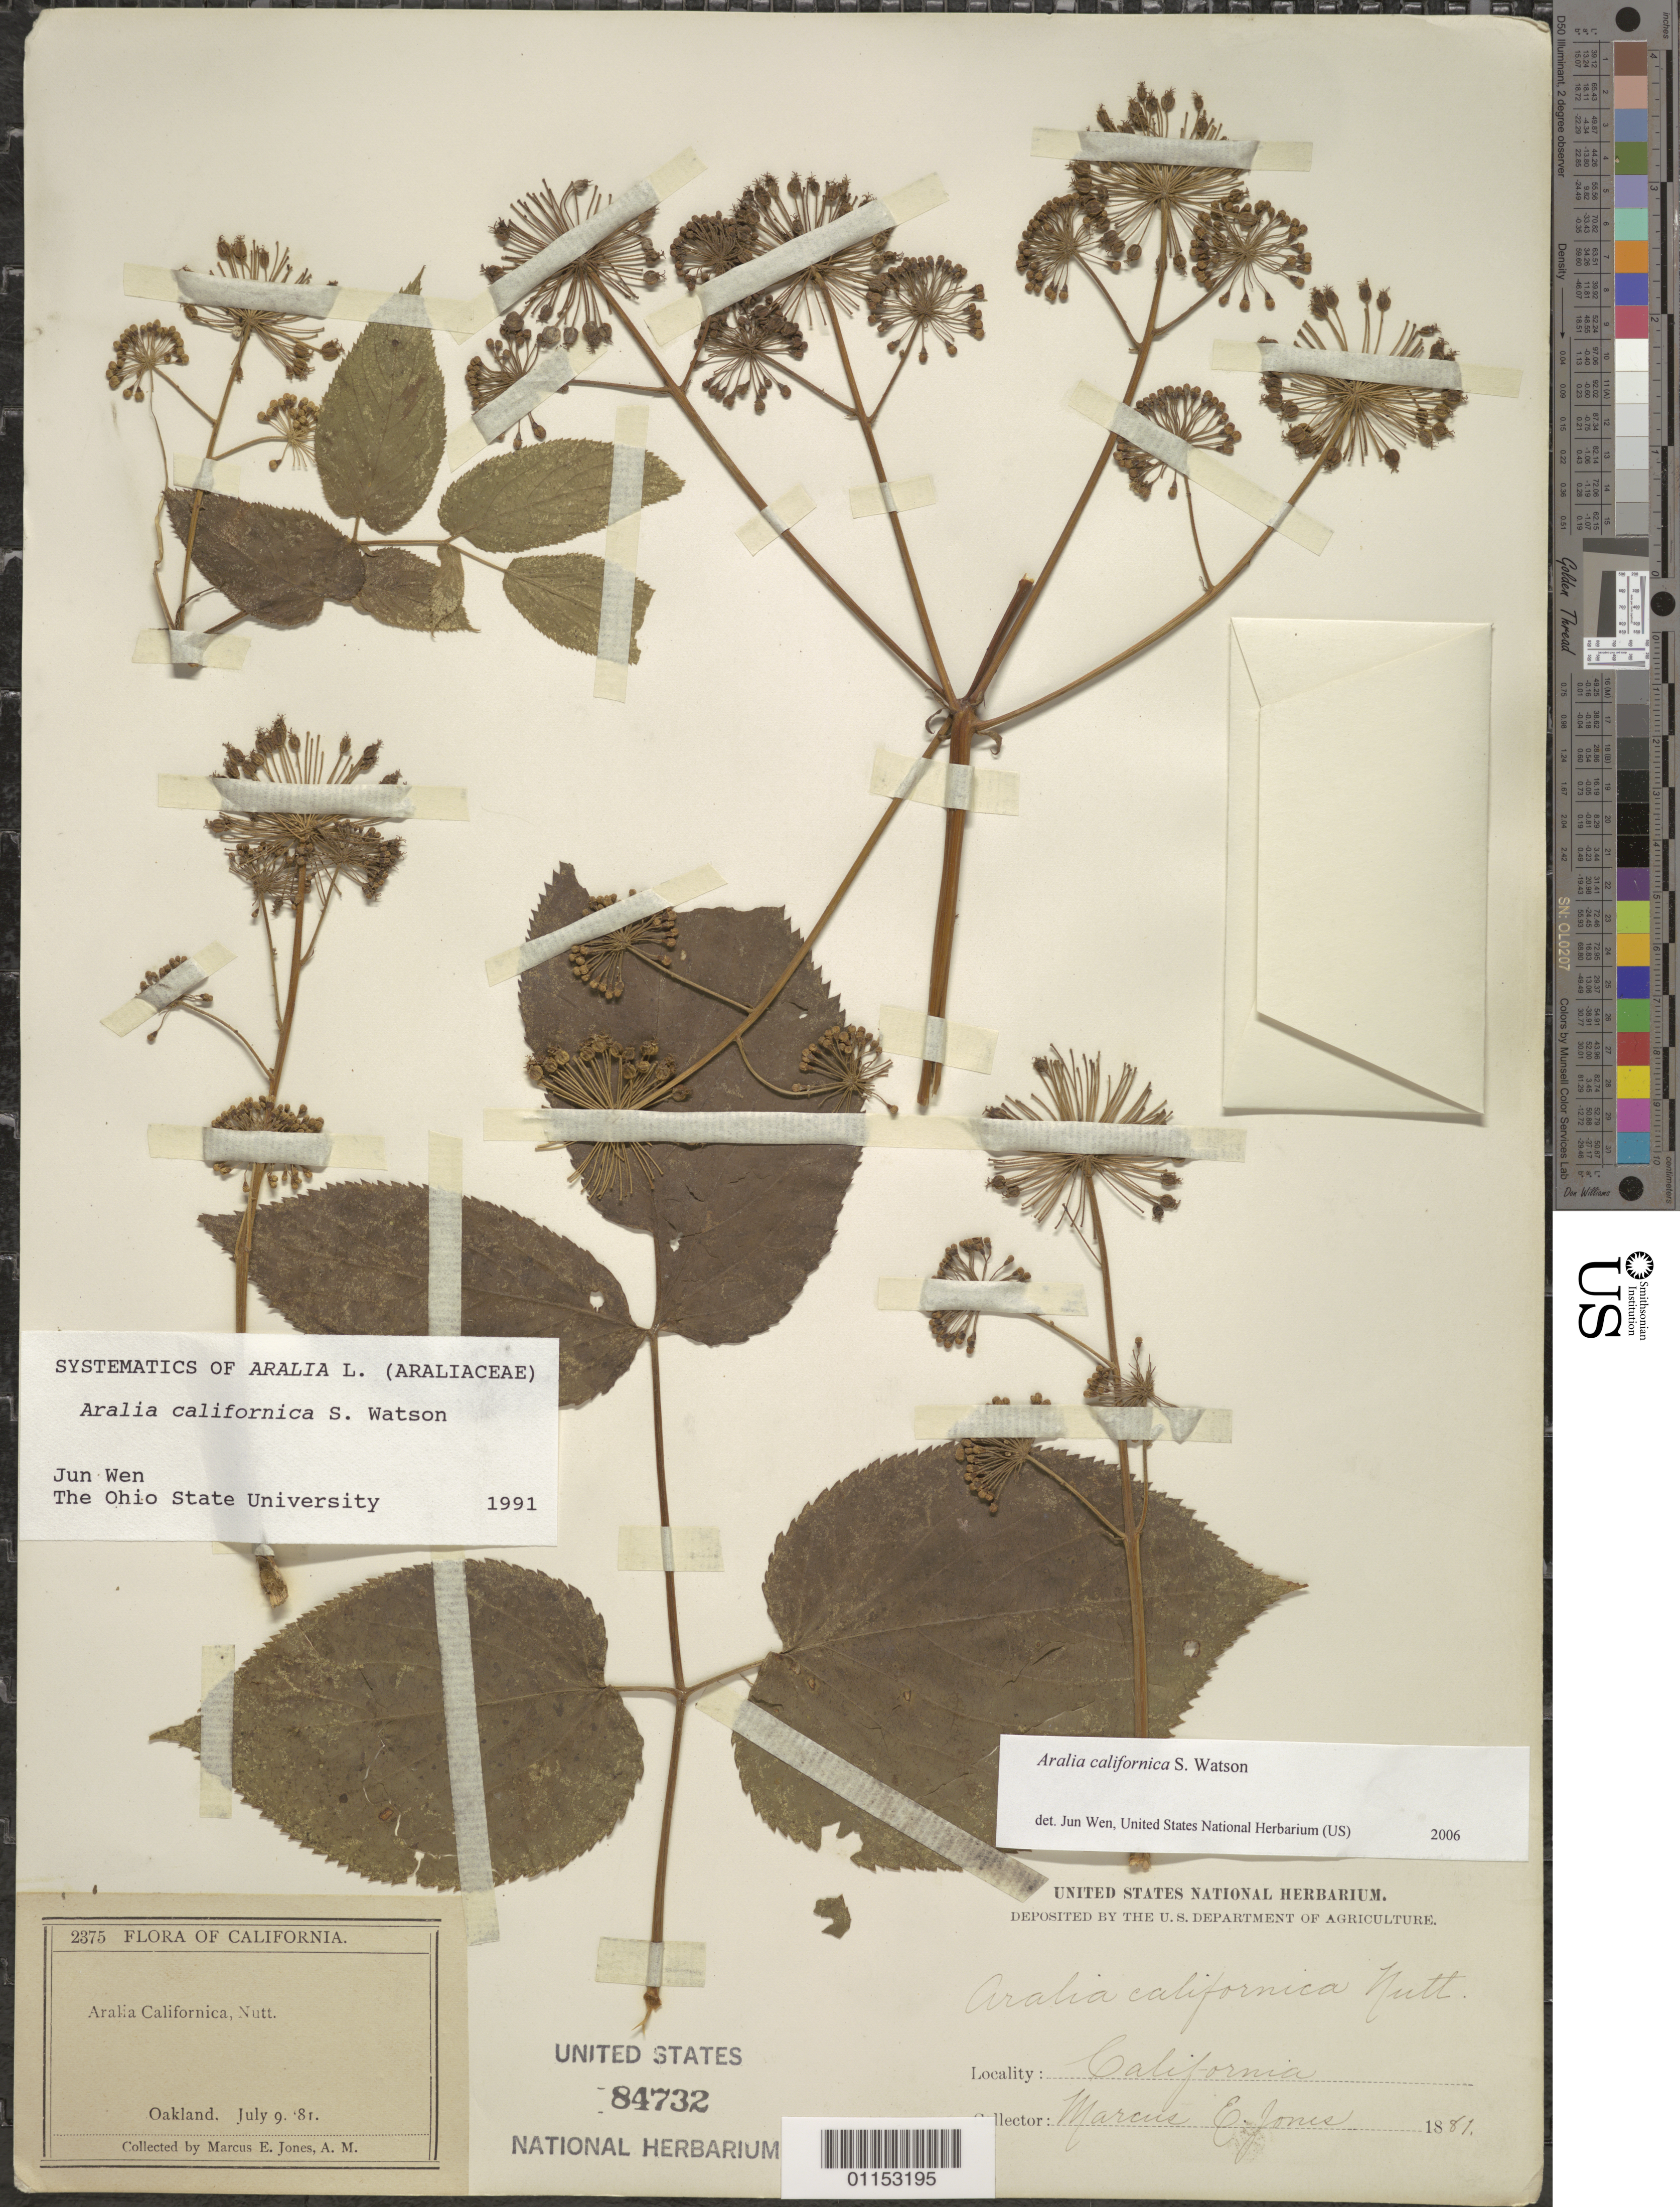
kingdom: Plantae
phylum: Tracheophyta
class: Magnoliopsida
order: Apiales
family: Araliaceae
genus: Aralia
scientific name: Aralia californica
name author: S. Watson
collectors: M. E. Jones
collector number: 2375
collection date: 1881-07-09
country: United States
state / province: California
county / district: Alameda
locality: Oakland.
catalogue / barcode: US 84732